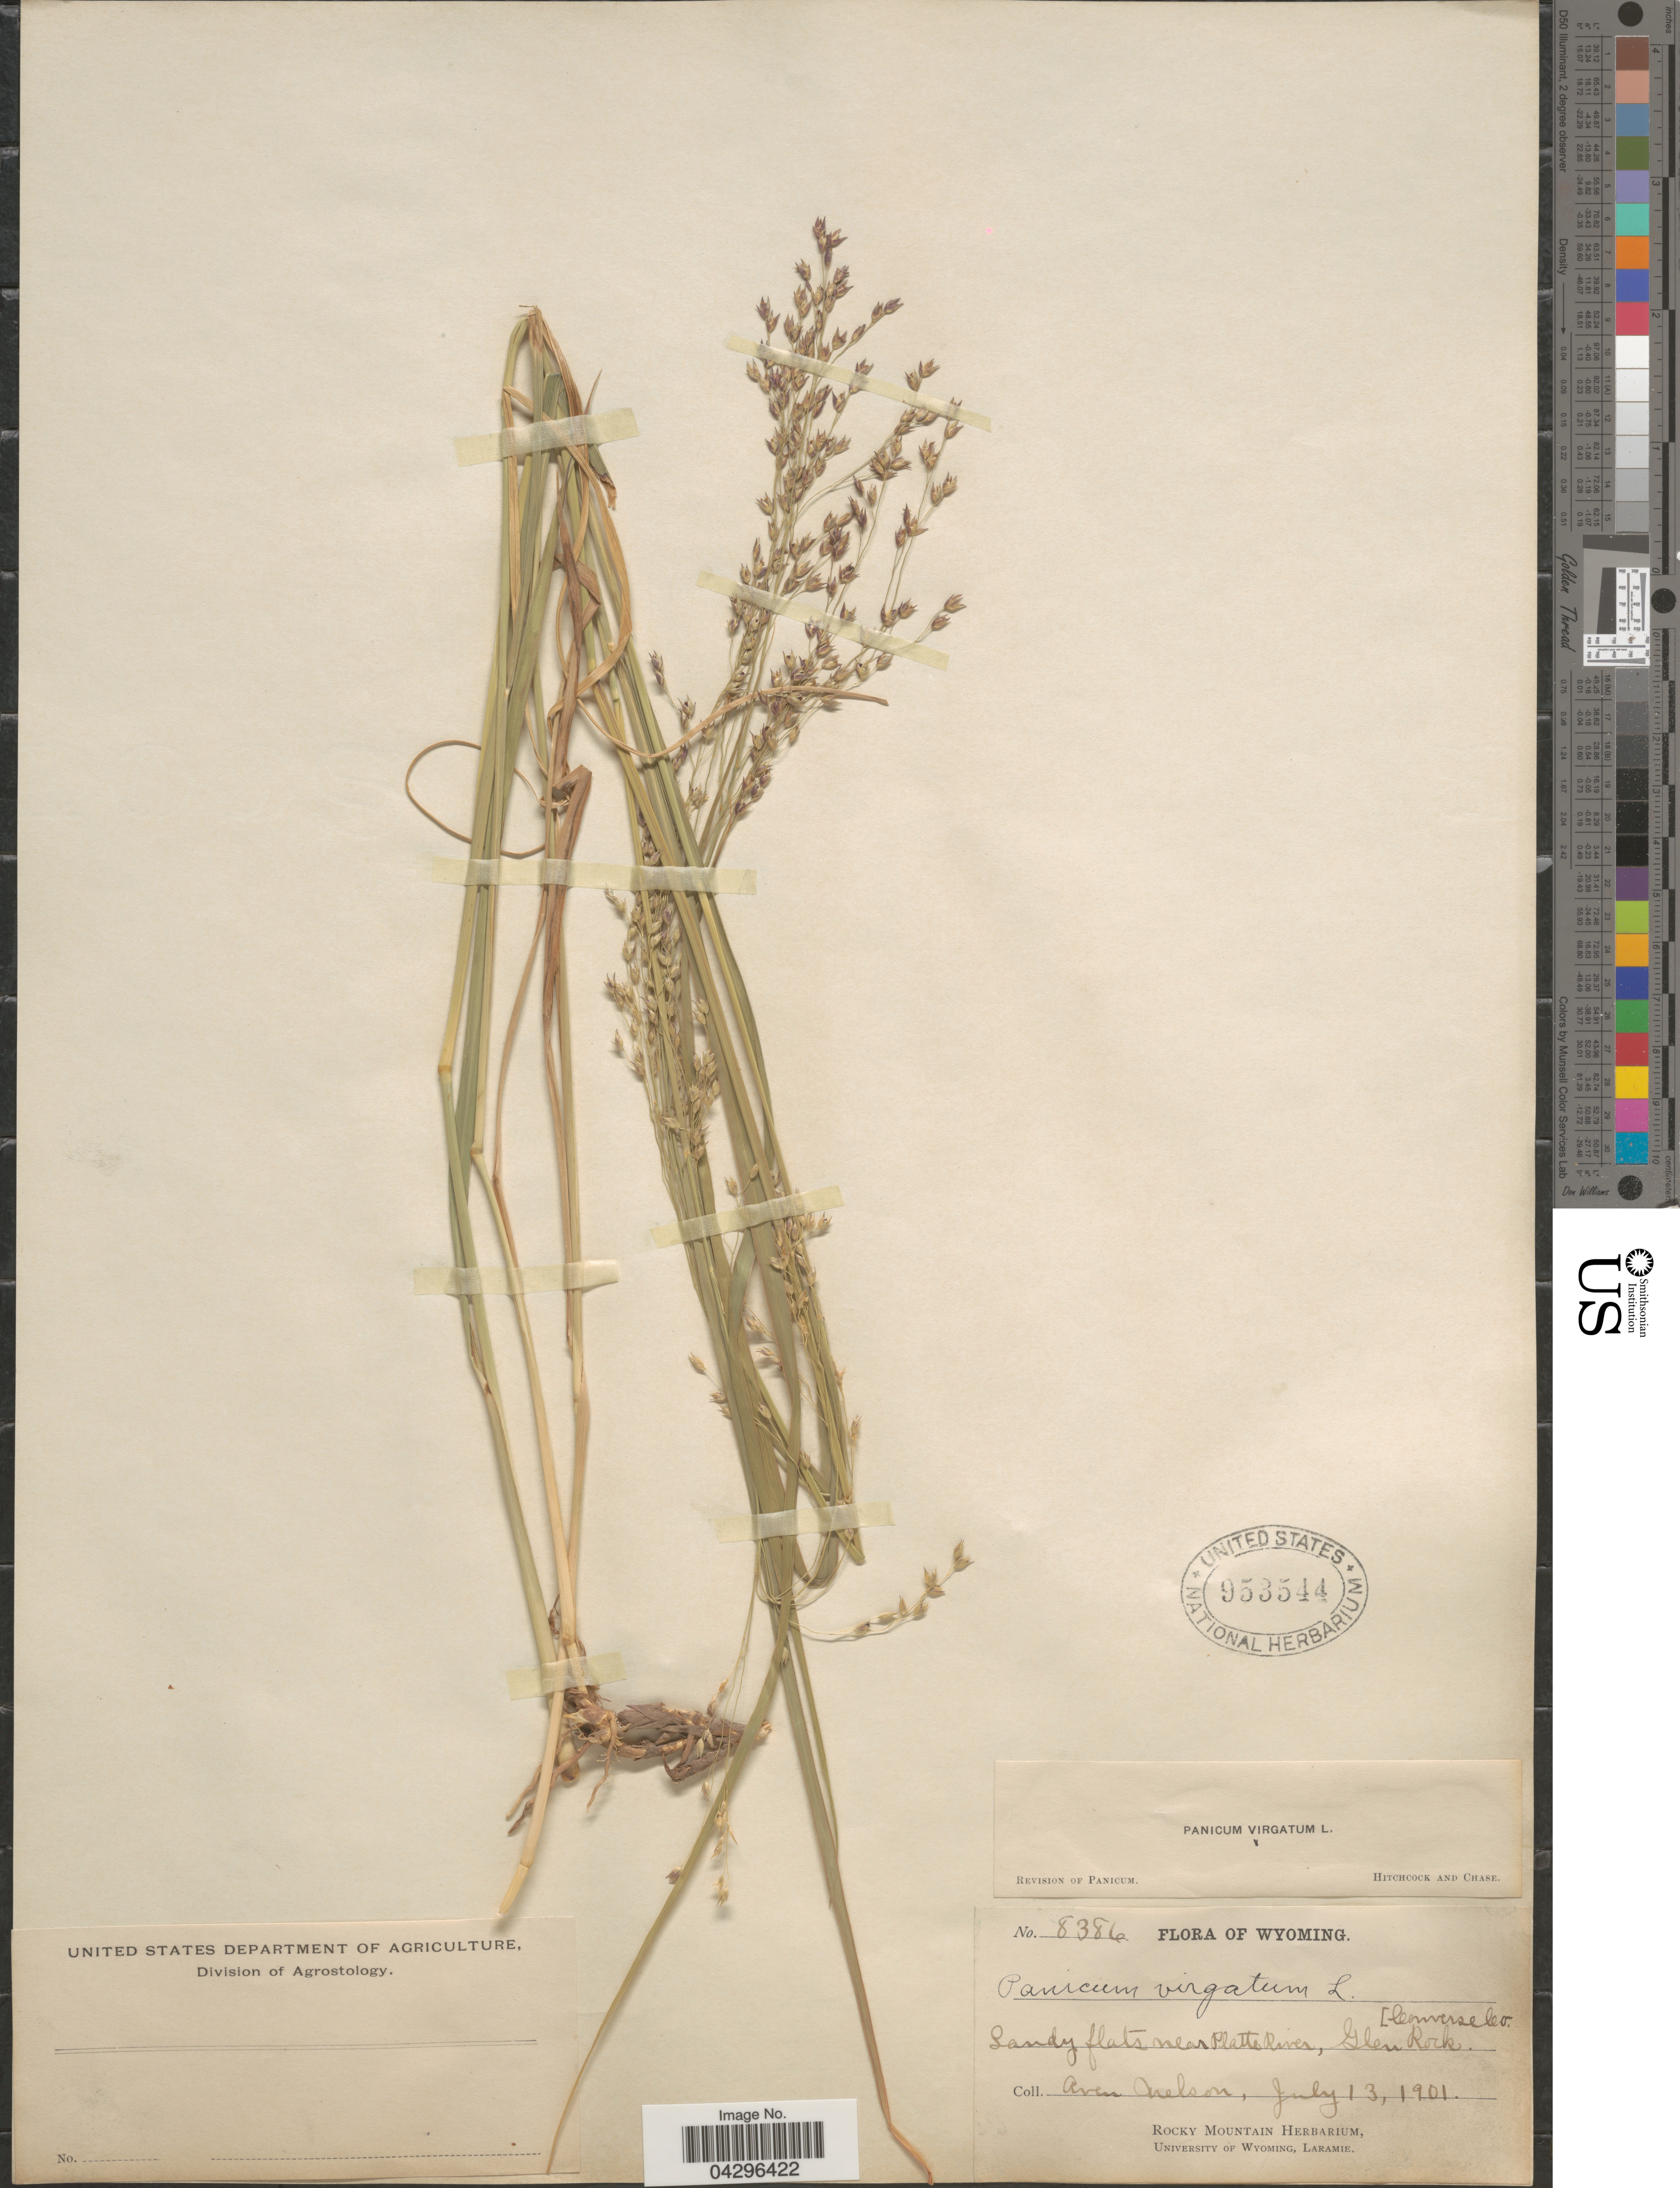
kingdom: Plantae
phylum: Tracheophyta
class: Liliopsida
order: Poales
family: Poaceae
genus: Panicum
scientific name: Panicum virgatum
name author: L.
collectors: A. Nelson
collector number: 8386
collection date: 1901-07-13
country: United States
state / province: Wyoming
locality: Sandy flats near Platto River, Glen Rock. [Converse Co.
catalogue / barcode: US 953544